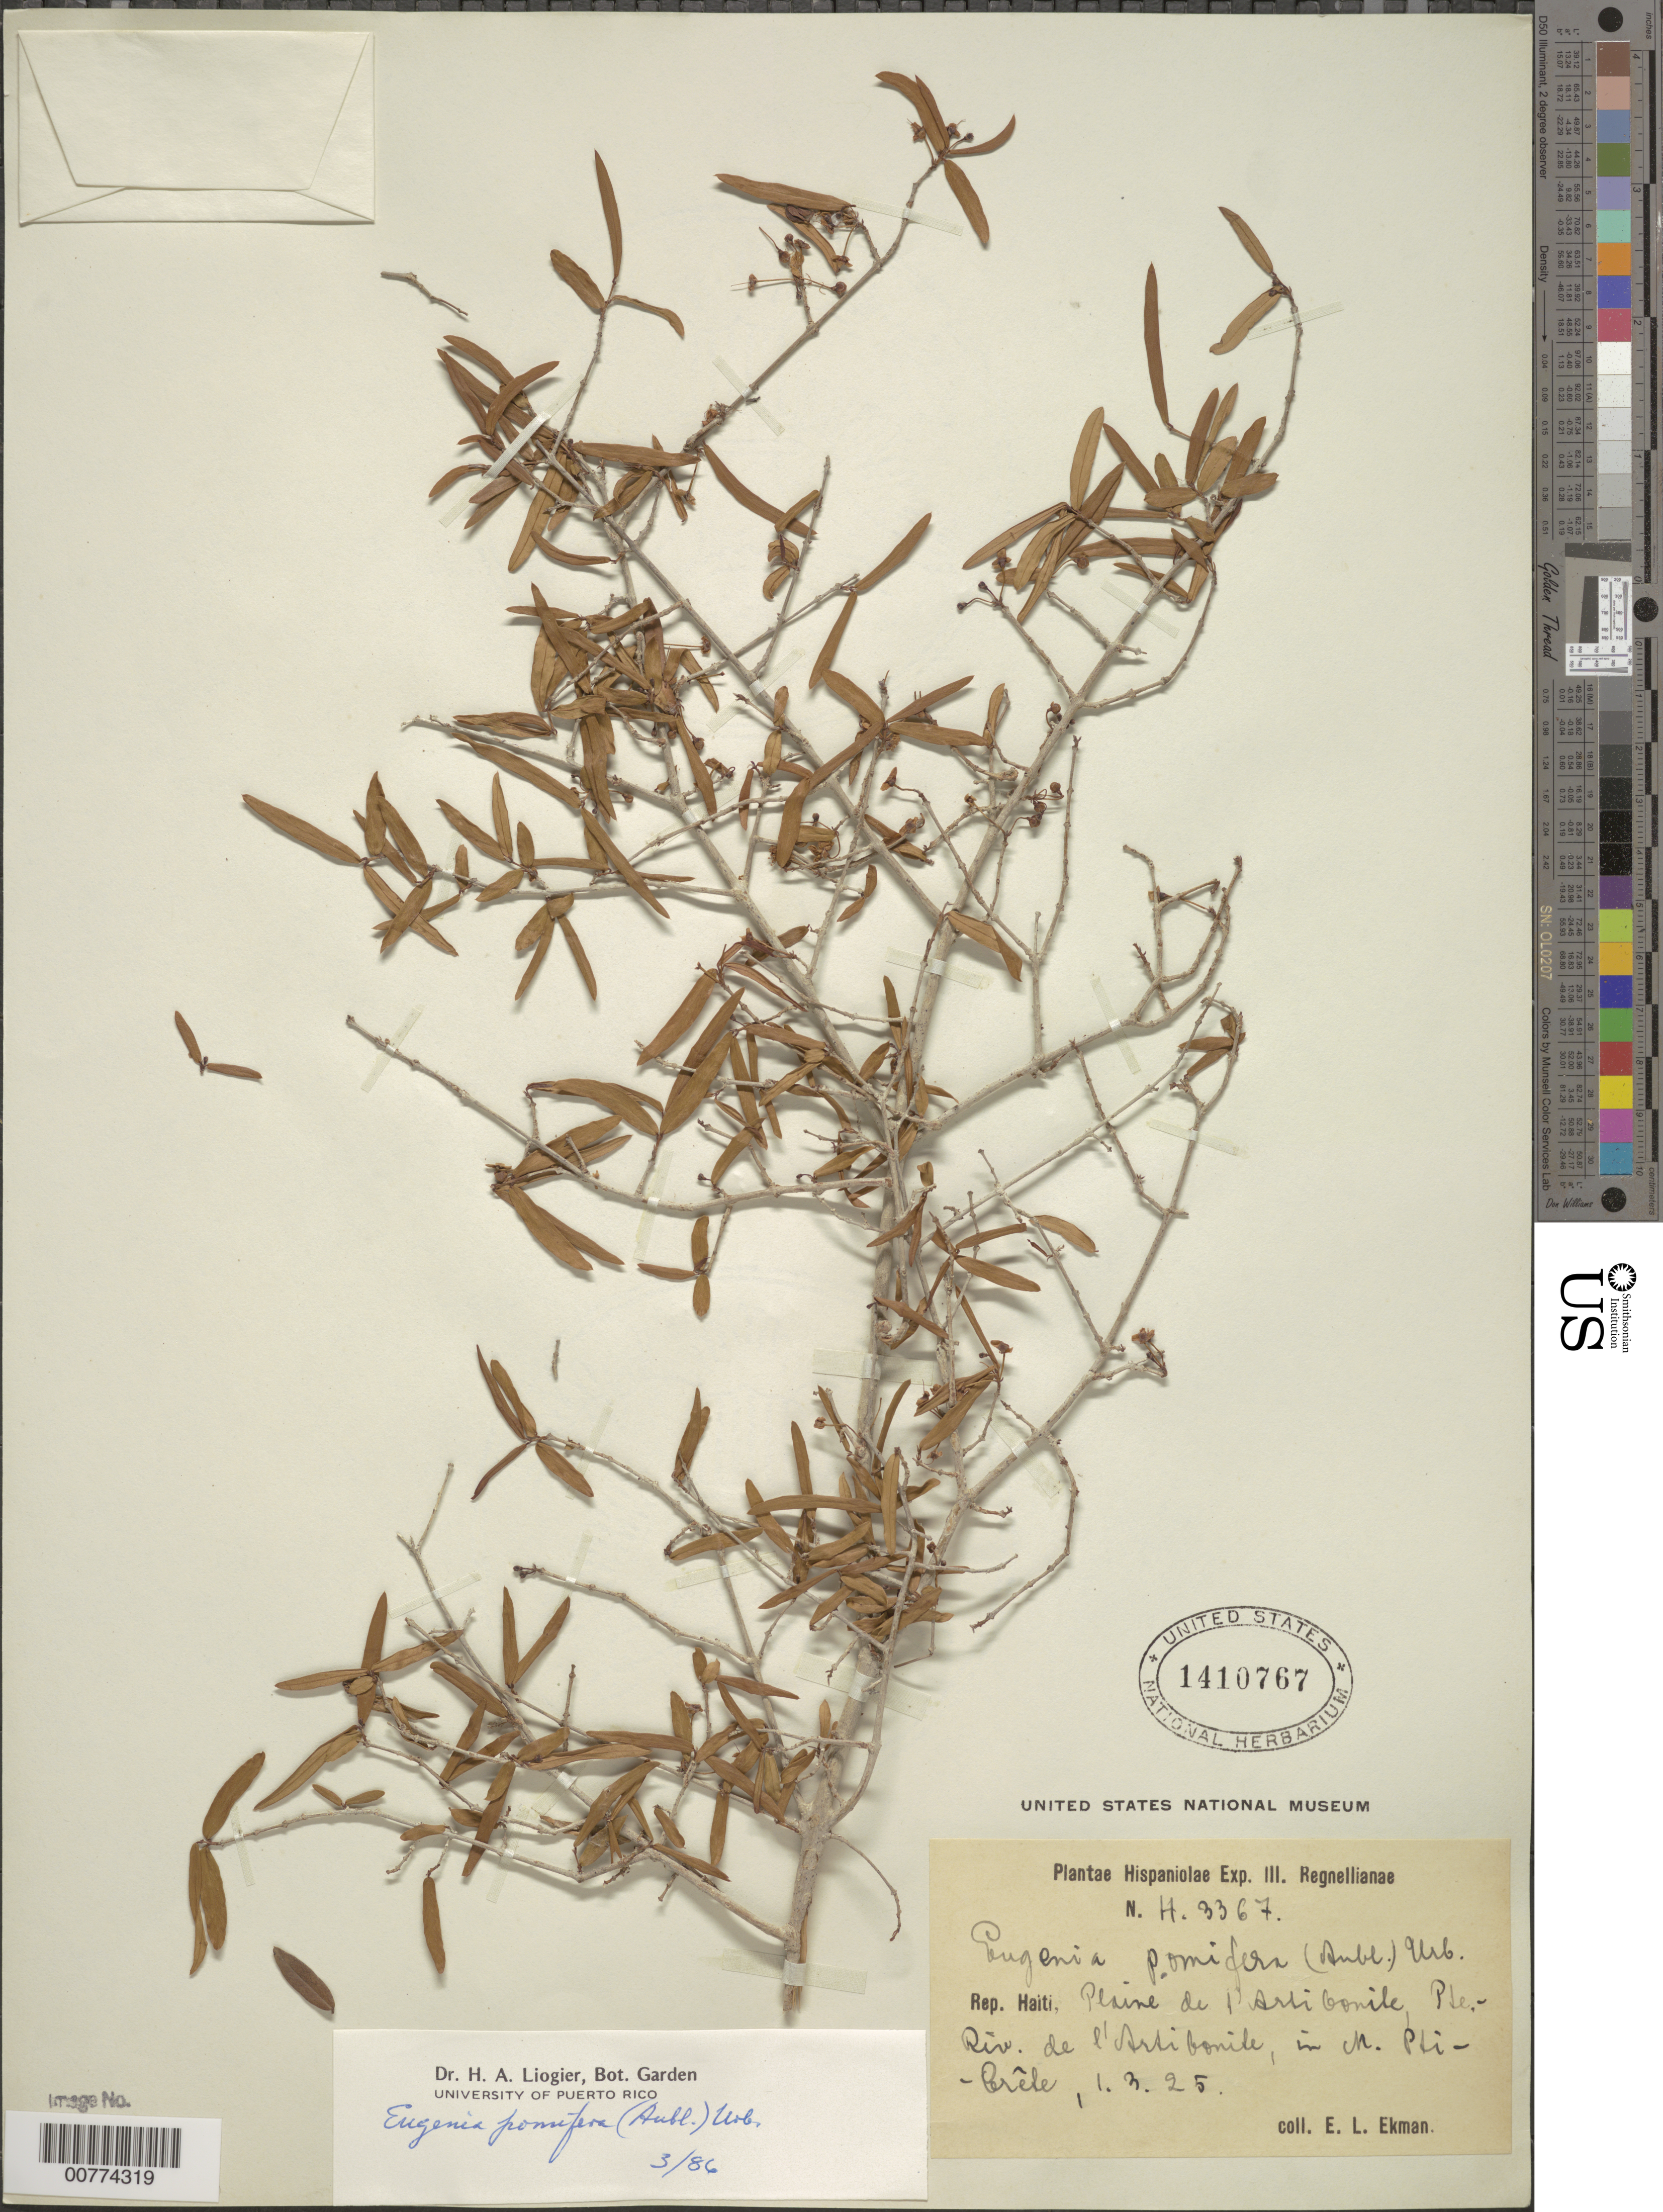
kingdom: Plantae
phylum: Tracheophyta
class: Magnoliopsida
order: Myrtales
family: Myrtaceae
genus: Eugenia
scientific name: Eugenia pomifera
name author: (Aubl.) Urb.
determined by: Liogier, Alain H.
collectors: E. L. Ekman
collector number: H 3367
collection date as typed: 01 Mar 1925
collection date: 1925-03-01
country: Haiti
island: Hispaniola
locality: Plaine de l'Artibonite, Pte. Riv. De l'Artibonite, in M. Pti-Crête.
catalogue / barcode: US 1410767